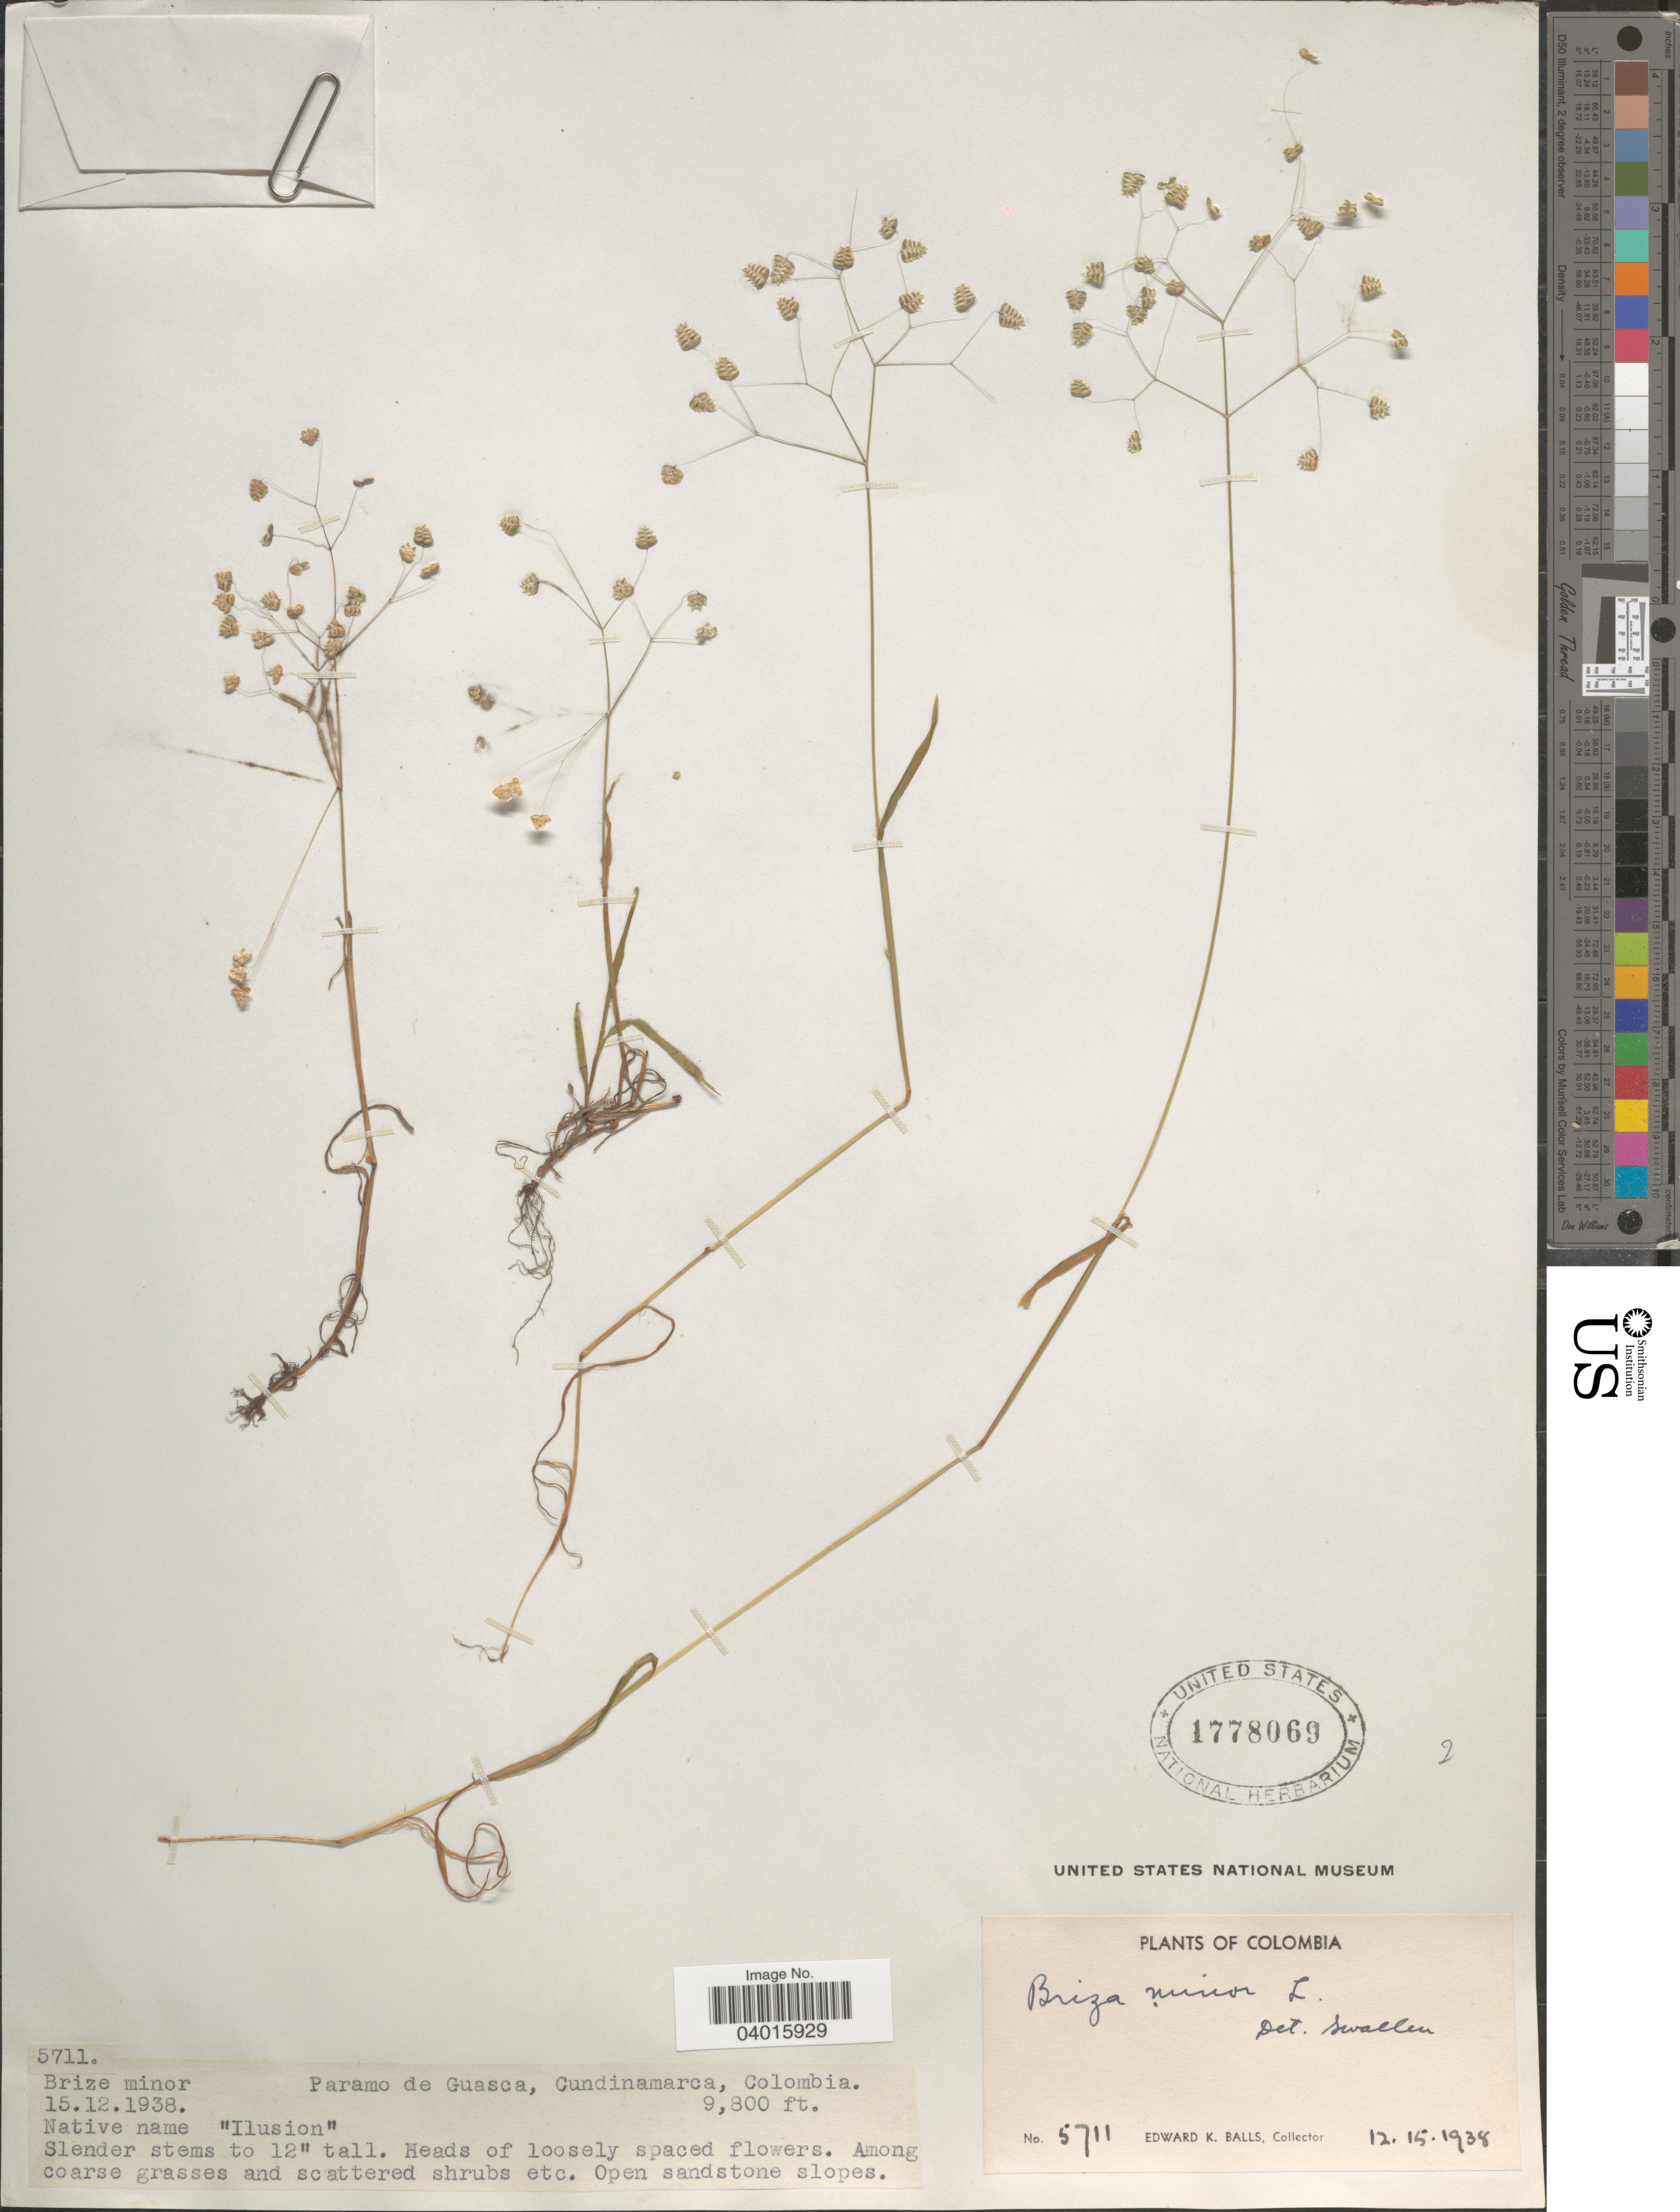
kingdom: Plantae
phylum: Tracheophyta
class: Liliopsida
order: Poales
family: Poaceae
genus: Briza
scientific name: Briza minor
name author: L.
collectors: E. K. Balls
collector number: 5711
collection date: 1938-12-15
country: Colombia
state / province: Cundinamarca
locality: Paramo de Guasca, Cundinamarca.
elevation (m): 2987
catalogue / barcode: US 1778069